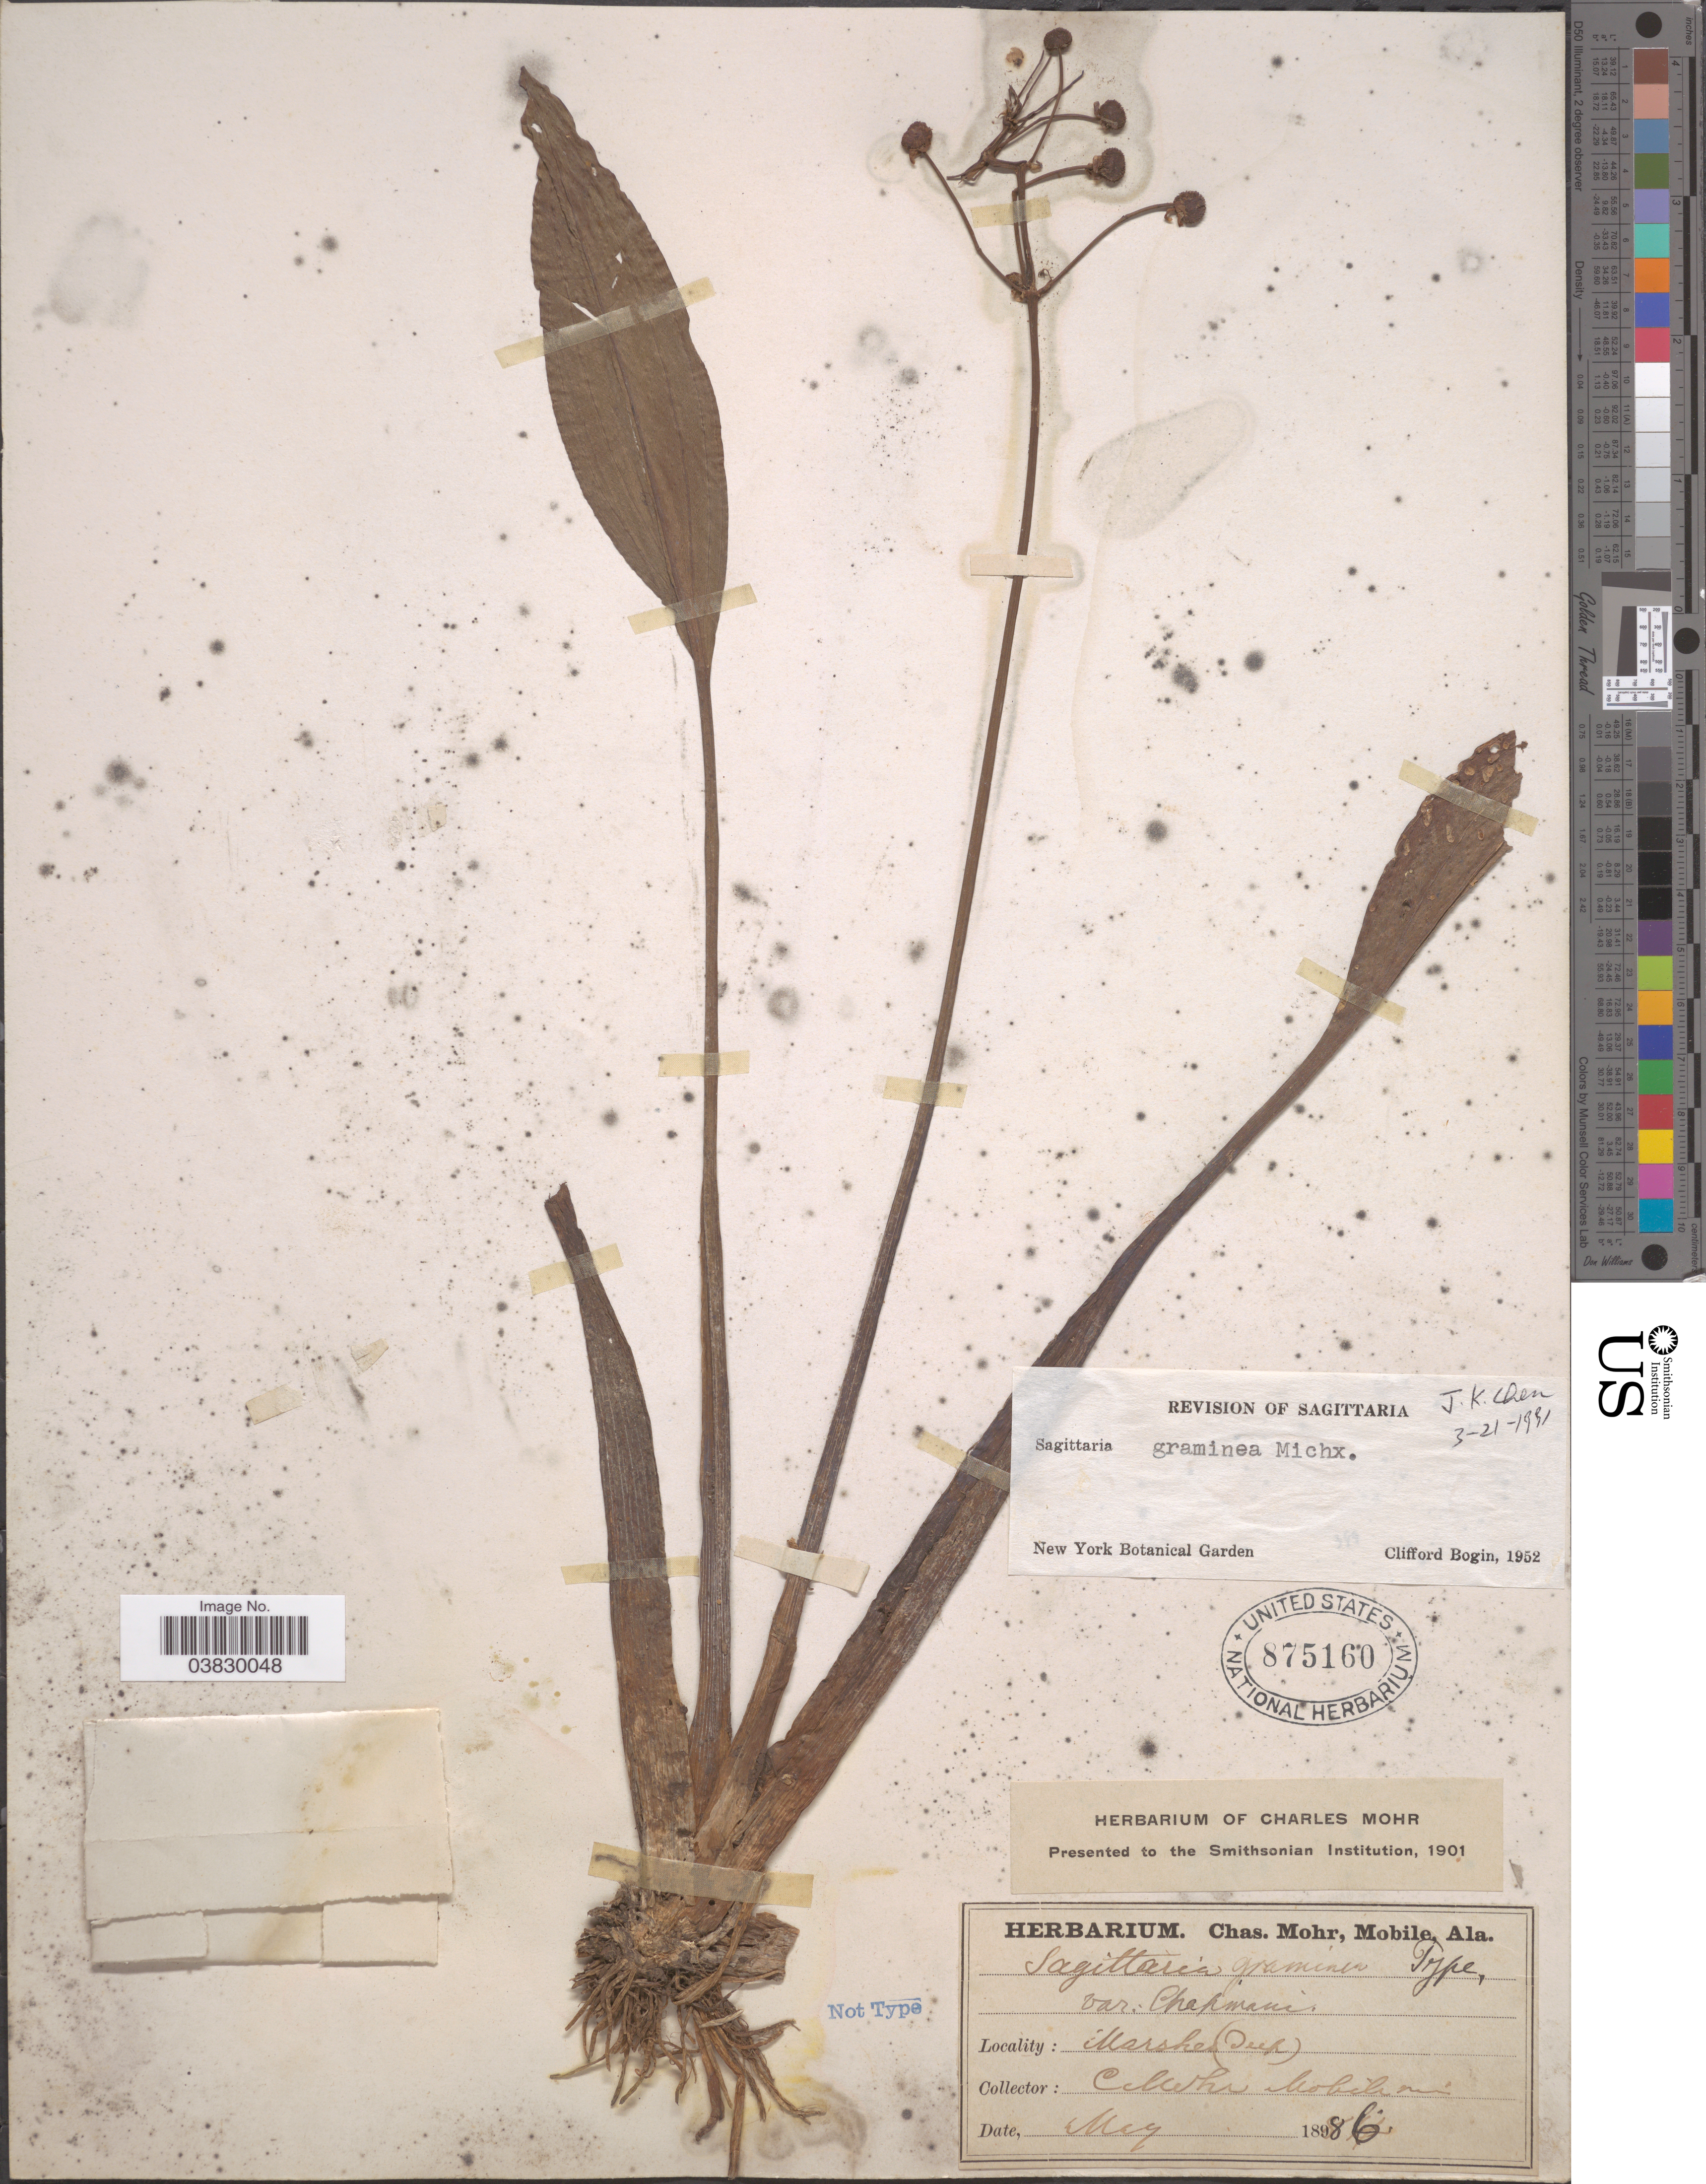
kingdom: Plantae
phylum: Tracheophyta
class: Liliopsida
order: Alismatales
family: Alismataceae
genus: Sagittaria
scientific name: Sagittaria graminea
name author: Michx.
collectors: C. T. Mohr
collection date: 1886-05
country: United States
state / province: Alabama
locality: Marshes (deep). Mobile river.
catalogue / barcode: US 875160